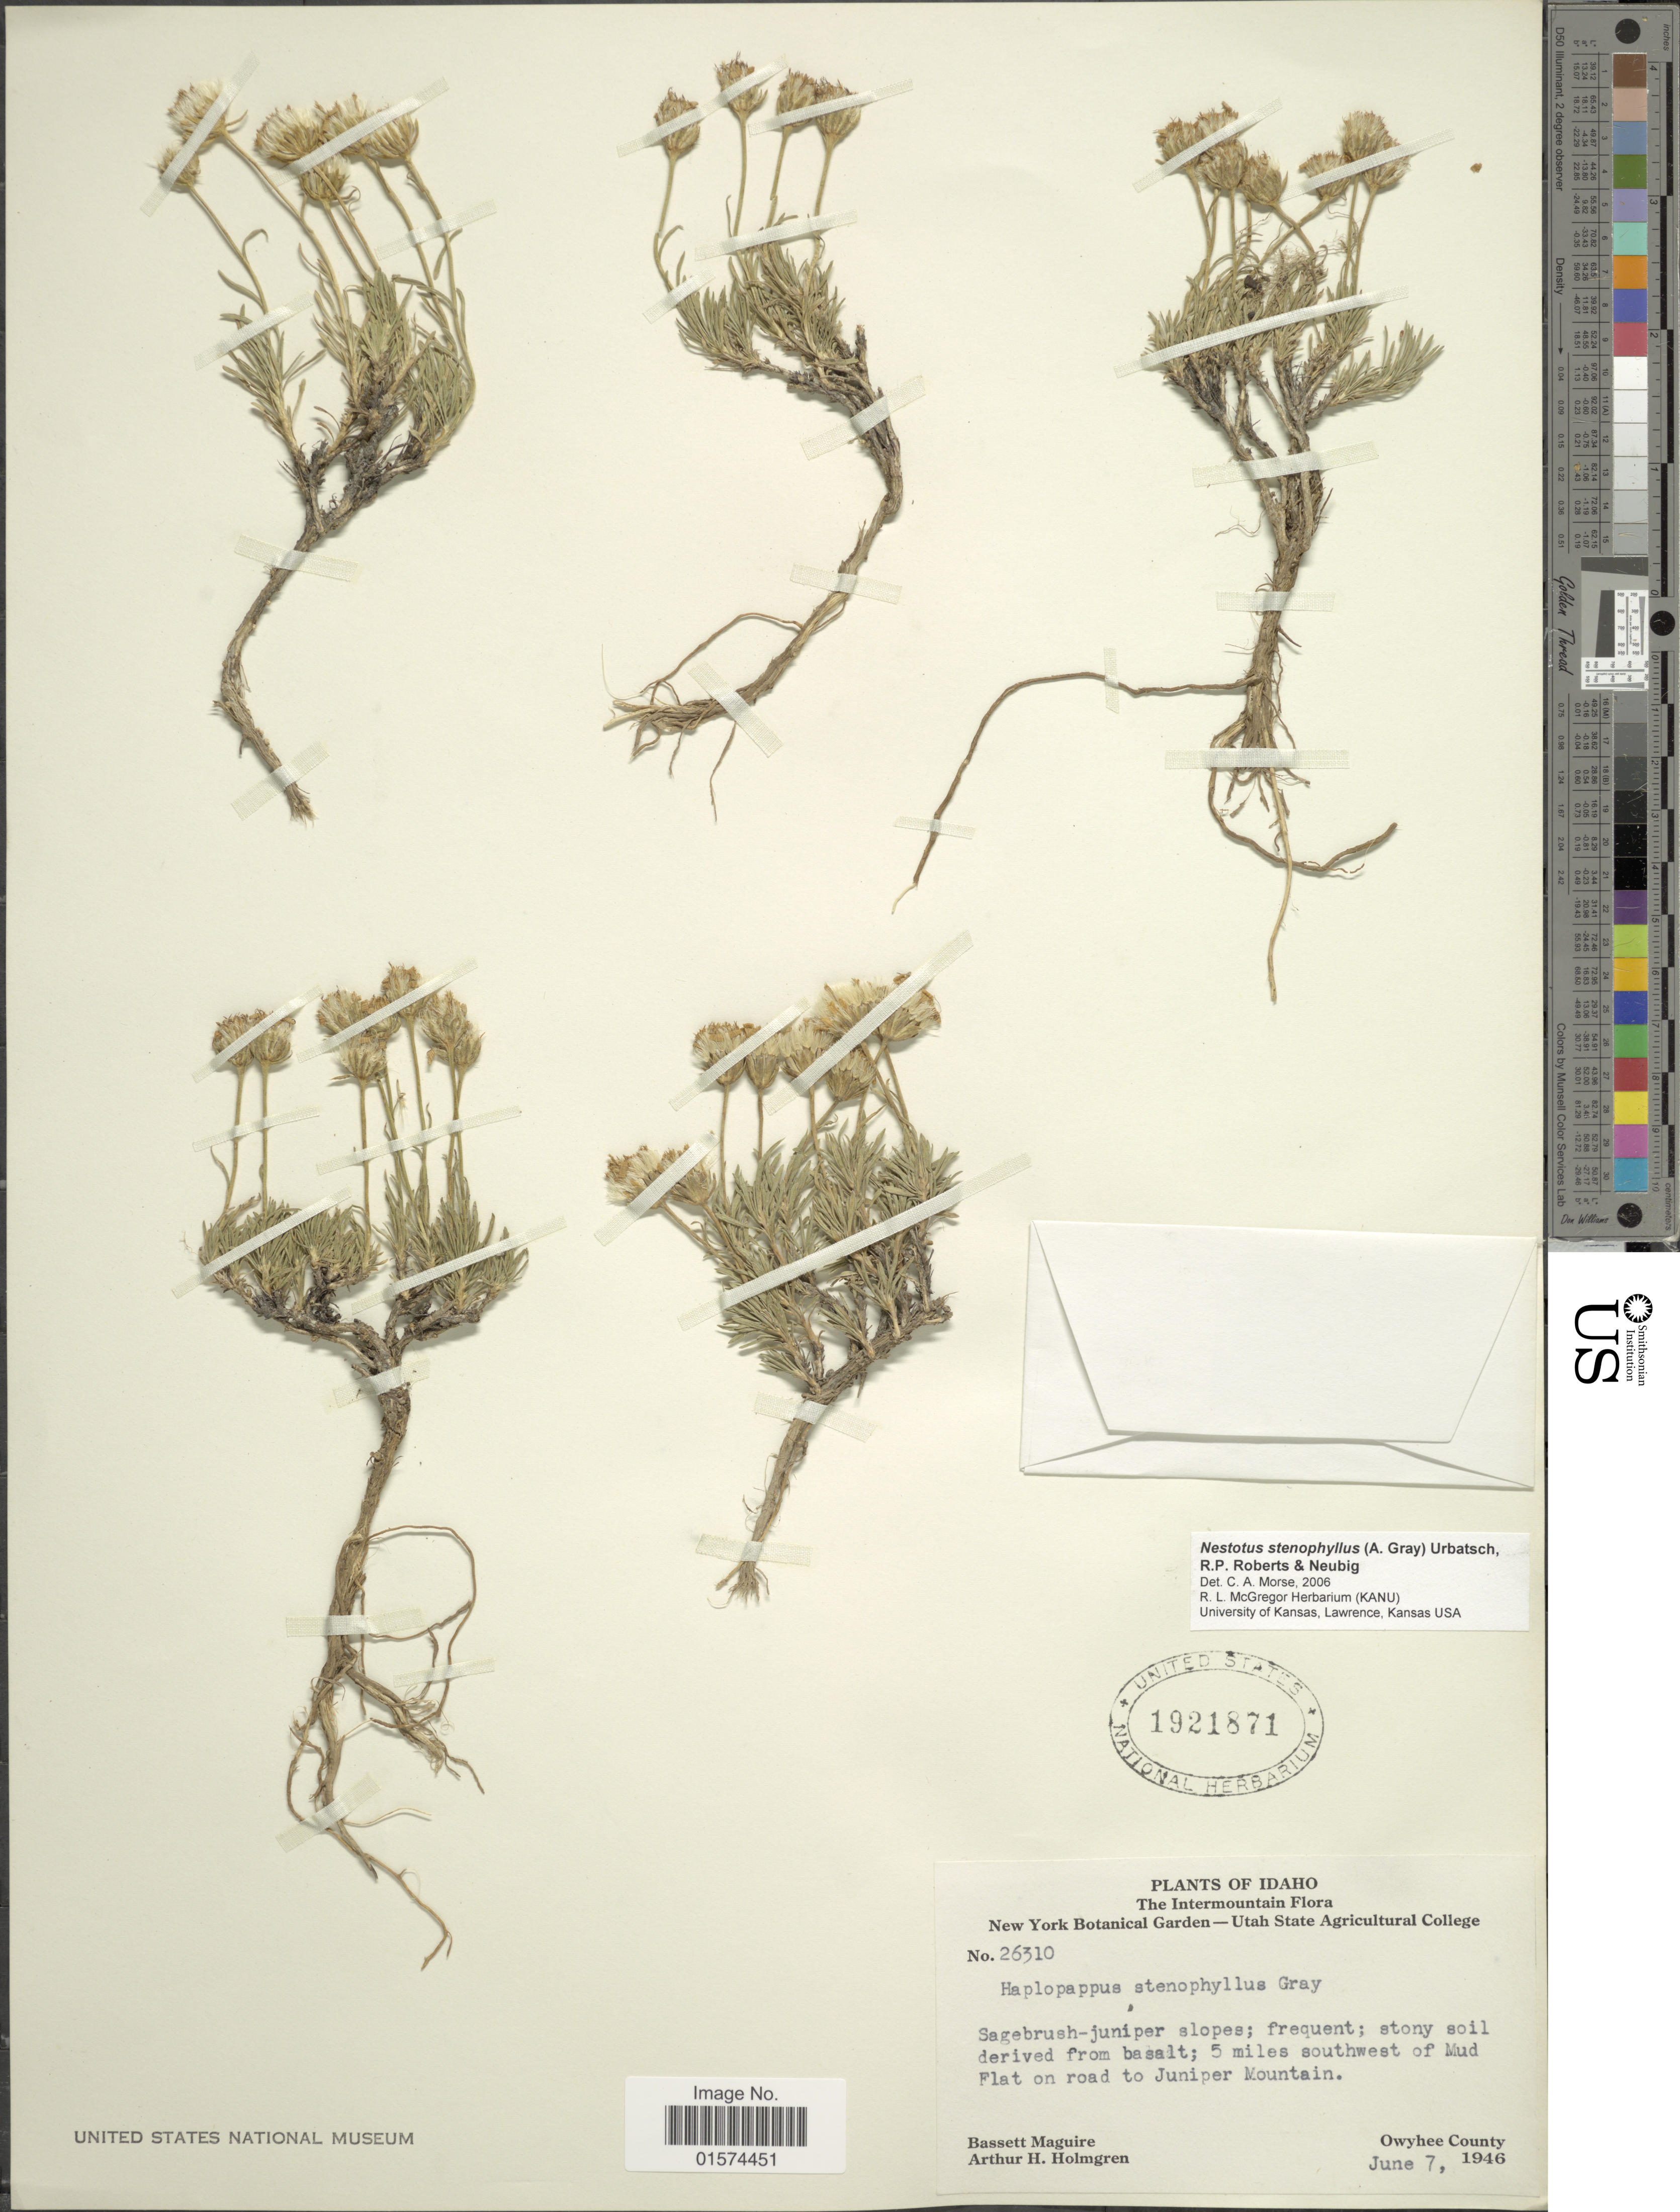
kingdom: Plantae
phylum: Tracheophyta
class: Magnoliopsida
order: Asterales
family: Asteraceae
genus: Nestotus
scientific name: Nestotus stenophyllus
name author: (A. Gray) R.P.Roberts et al.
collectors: B. Maguire & A. H. Holmgren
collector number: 26310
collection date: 1946-06-07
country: United States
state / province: Idaho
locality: The Intermountain, Sagebrush-juniper slopes; frequent; stony soil derived from basalt; 5 miles southwest of Mud Flat on road to Juniper Mountain, Owyhee County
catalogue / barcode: US 1921871